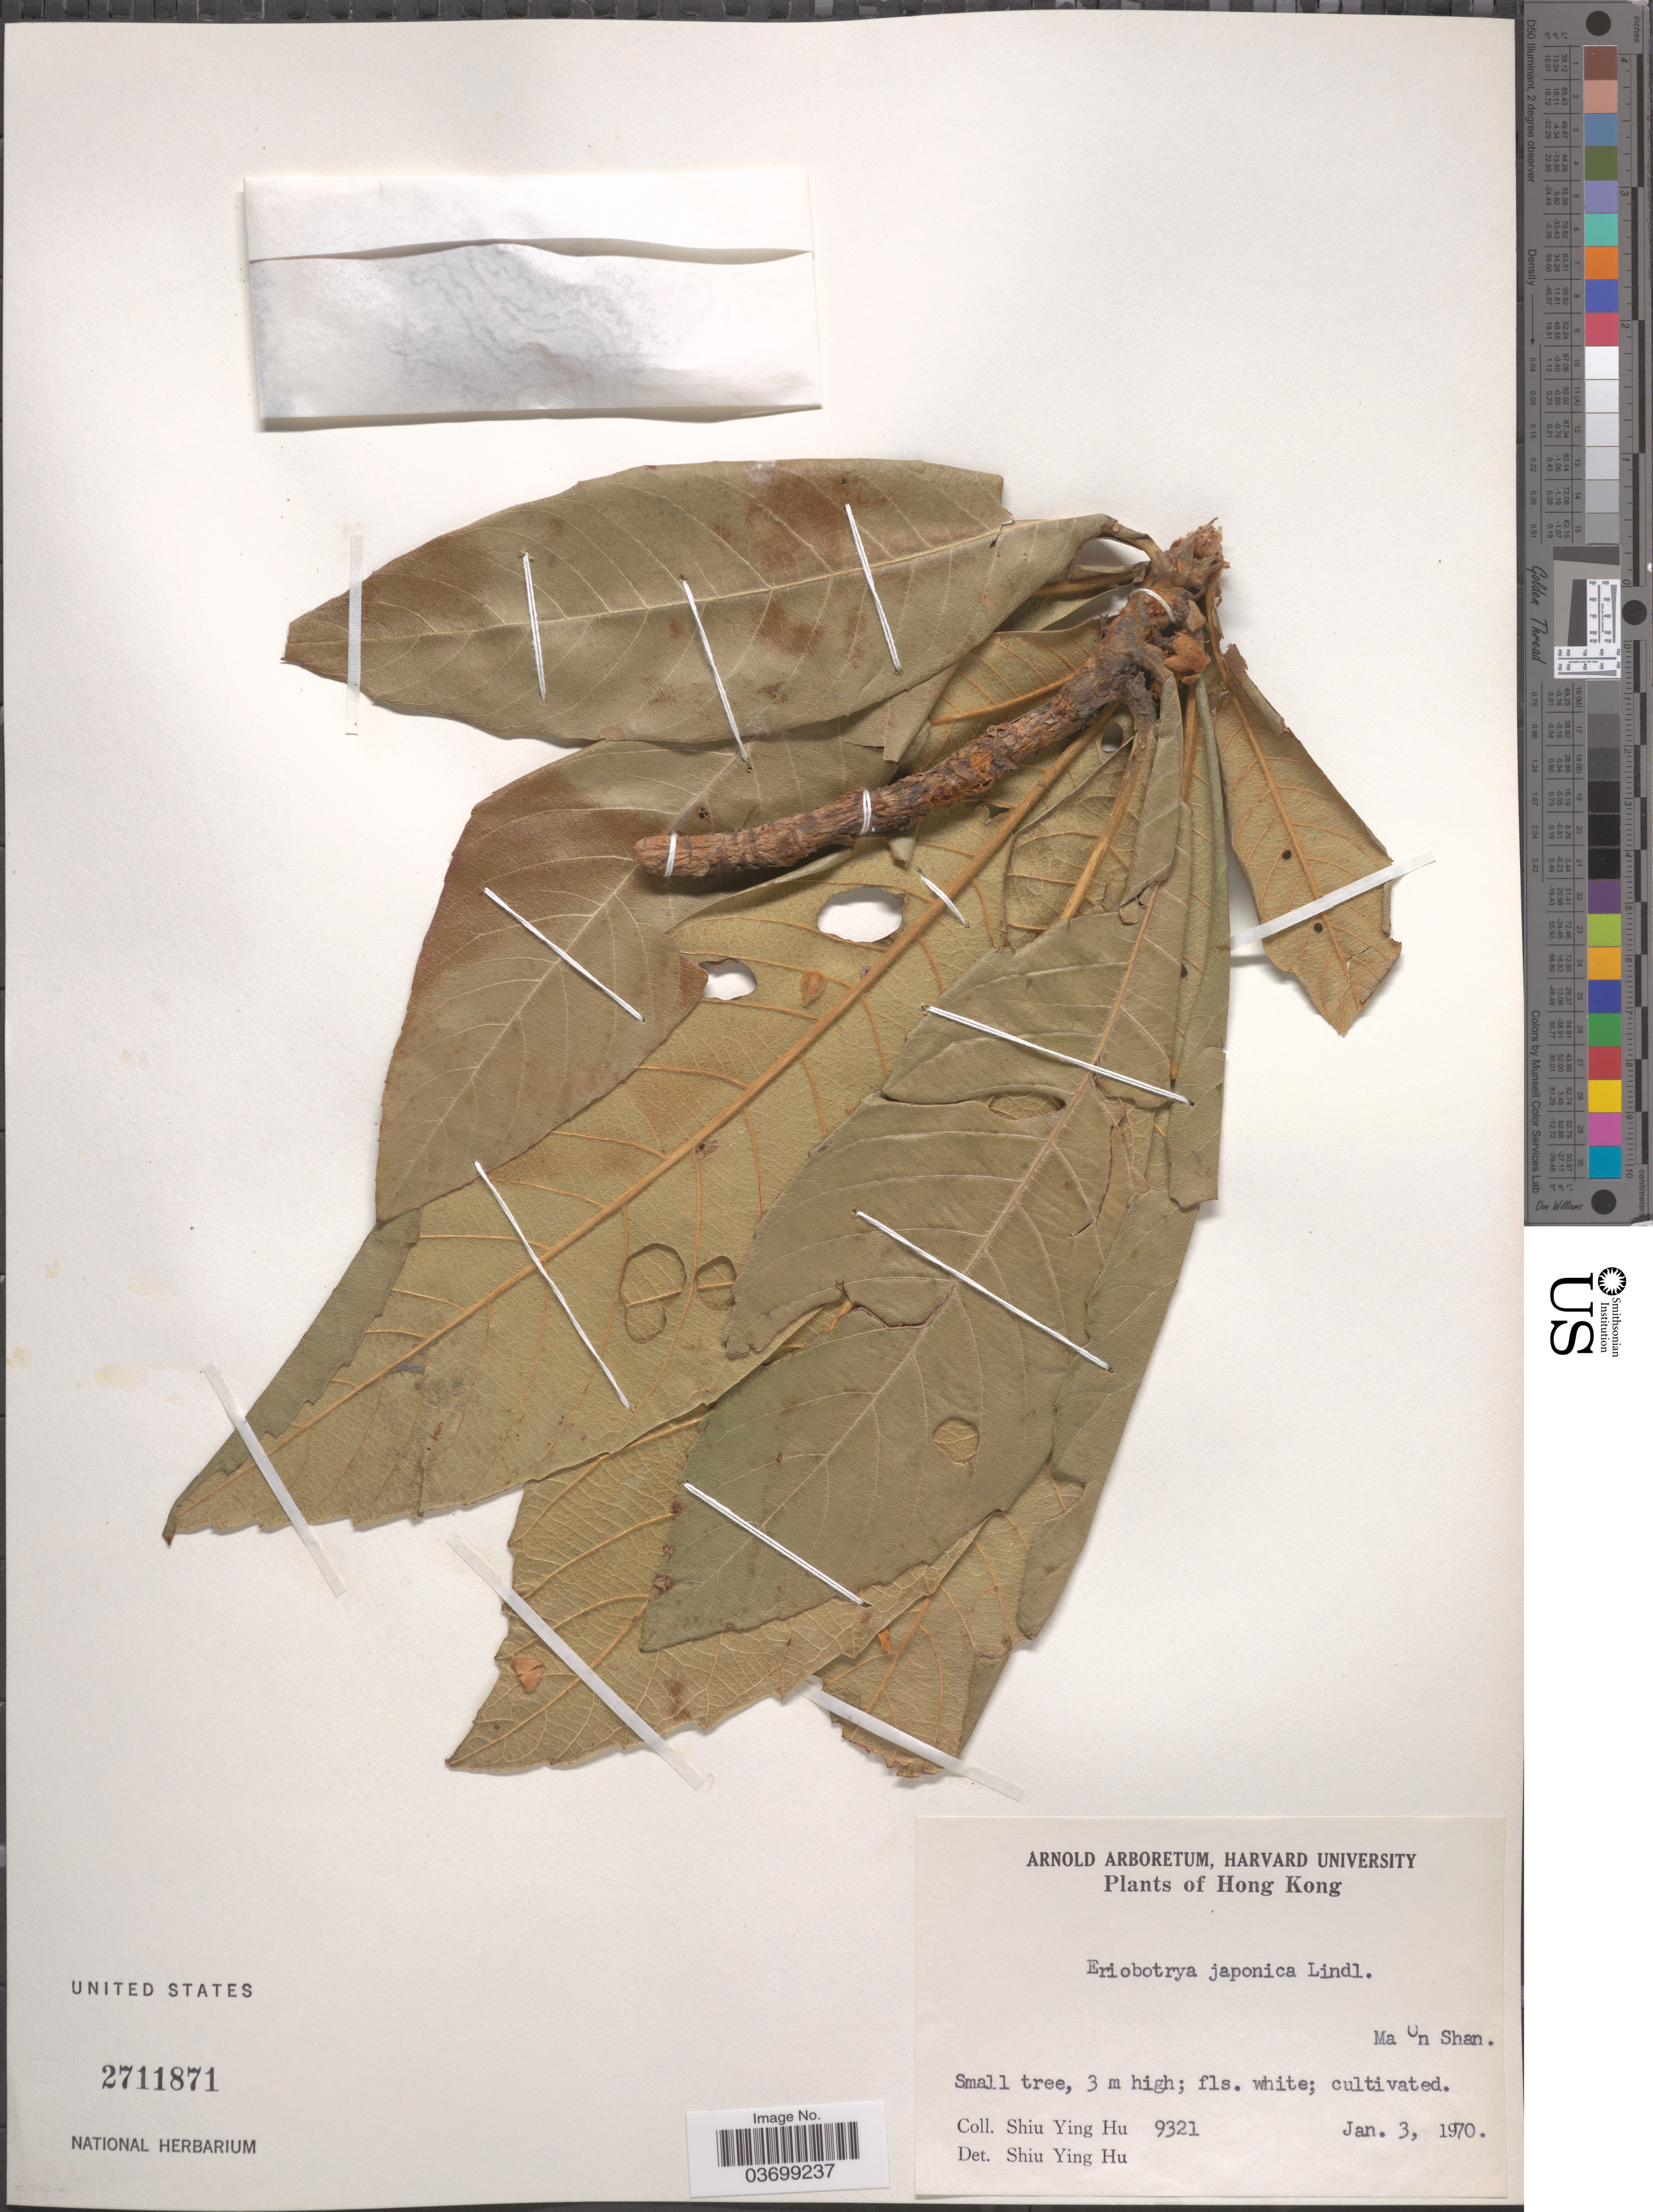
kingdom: Plantae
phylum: Tracheophyta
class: Magnoliopsida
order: Rosales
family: Rosaceae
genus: Rhaphiolepis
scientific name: Rhaphiolepis bibas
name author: (Lour.) Galasso & Banfi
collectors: S. Y. Hu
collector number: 9321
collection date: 1970-01-03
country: China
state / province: Hong Kong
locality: Mo On Shan.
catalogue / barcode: US 2711871